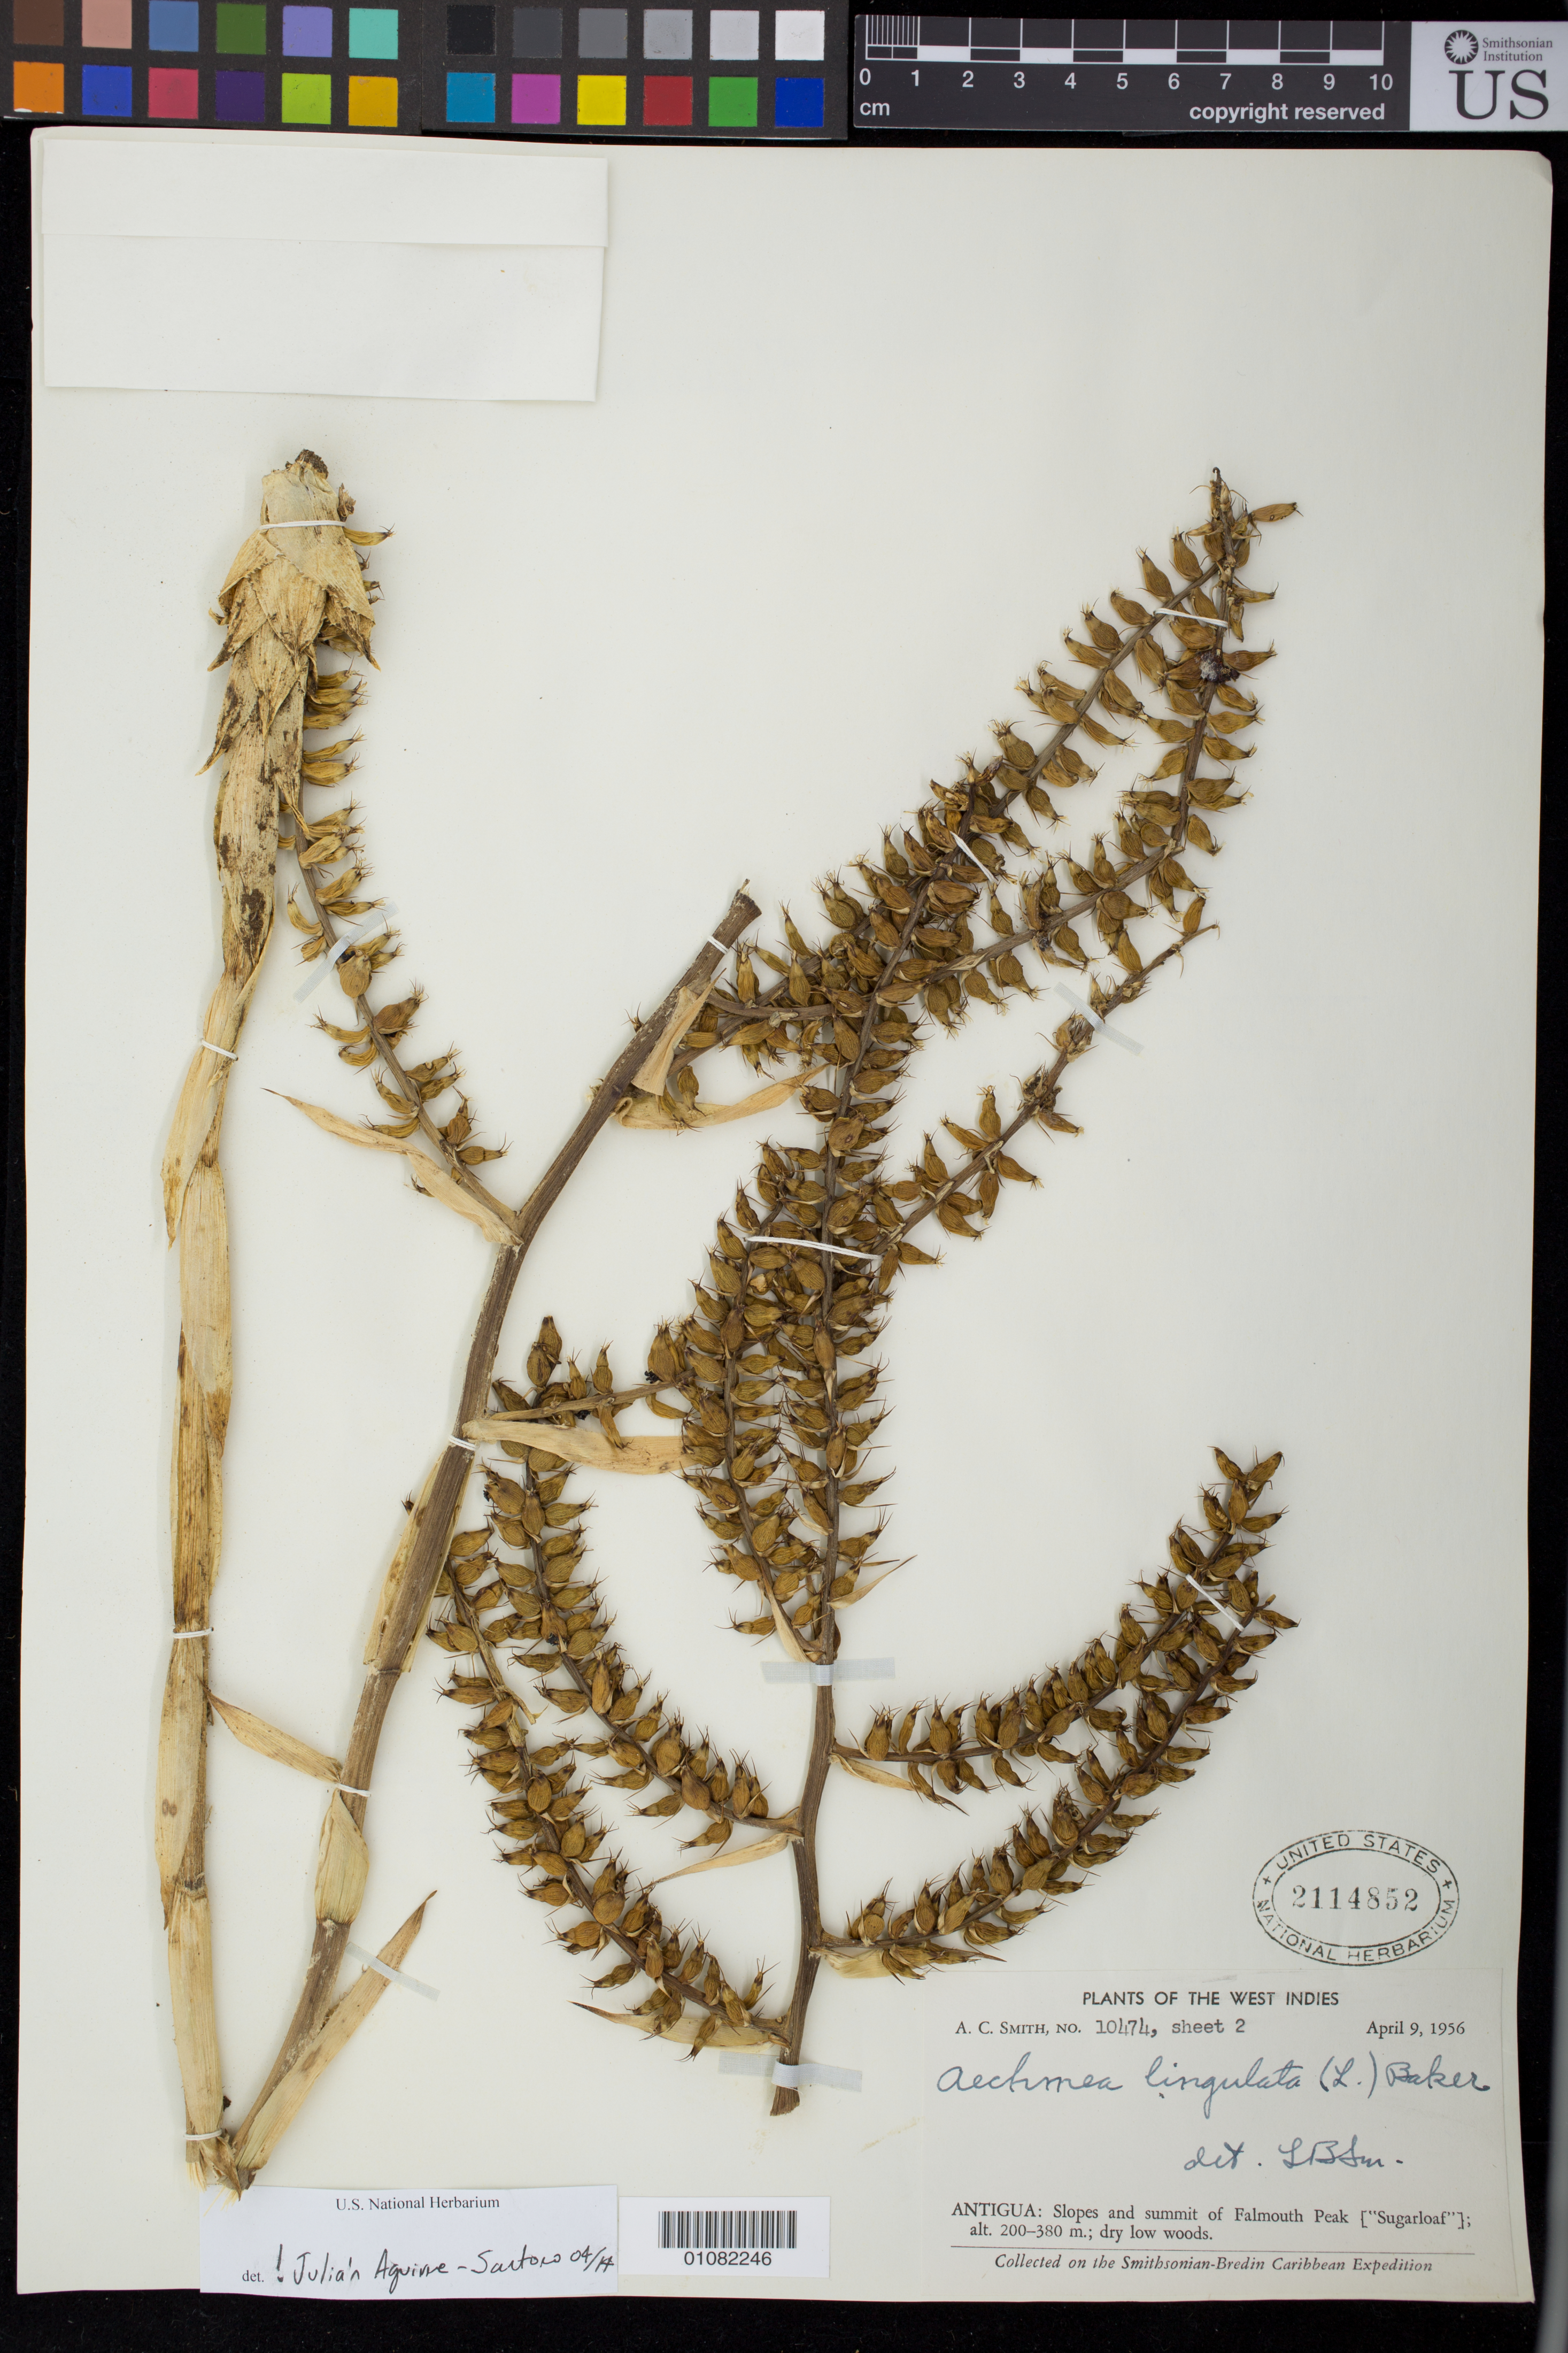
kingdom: Plantae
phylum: Tracheophyta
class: Liliopsida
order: Poales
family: Bromeliaceae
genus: Wittmackia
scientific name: Wittmackia lingulata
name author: (L.) Mez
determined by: Strong, Mark T., (BOT), Smithsonian Institution - National Museum of Natural History (UNITED STATES)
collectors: A. C. Smith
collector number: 10474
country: Antigua and Barbuda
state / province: Saint Paul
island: Antigua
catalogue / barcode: US 2114852